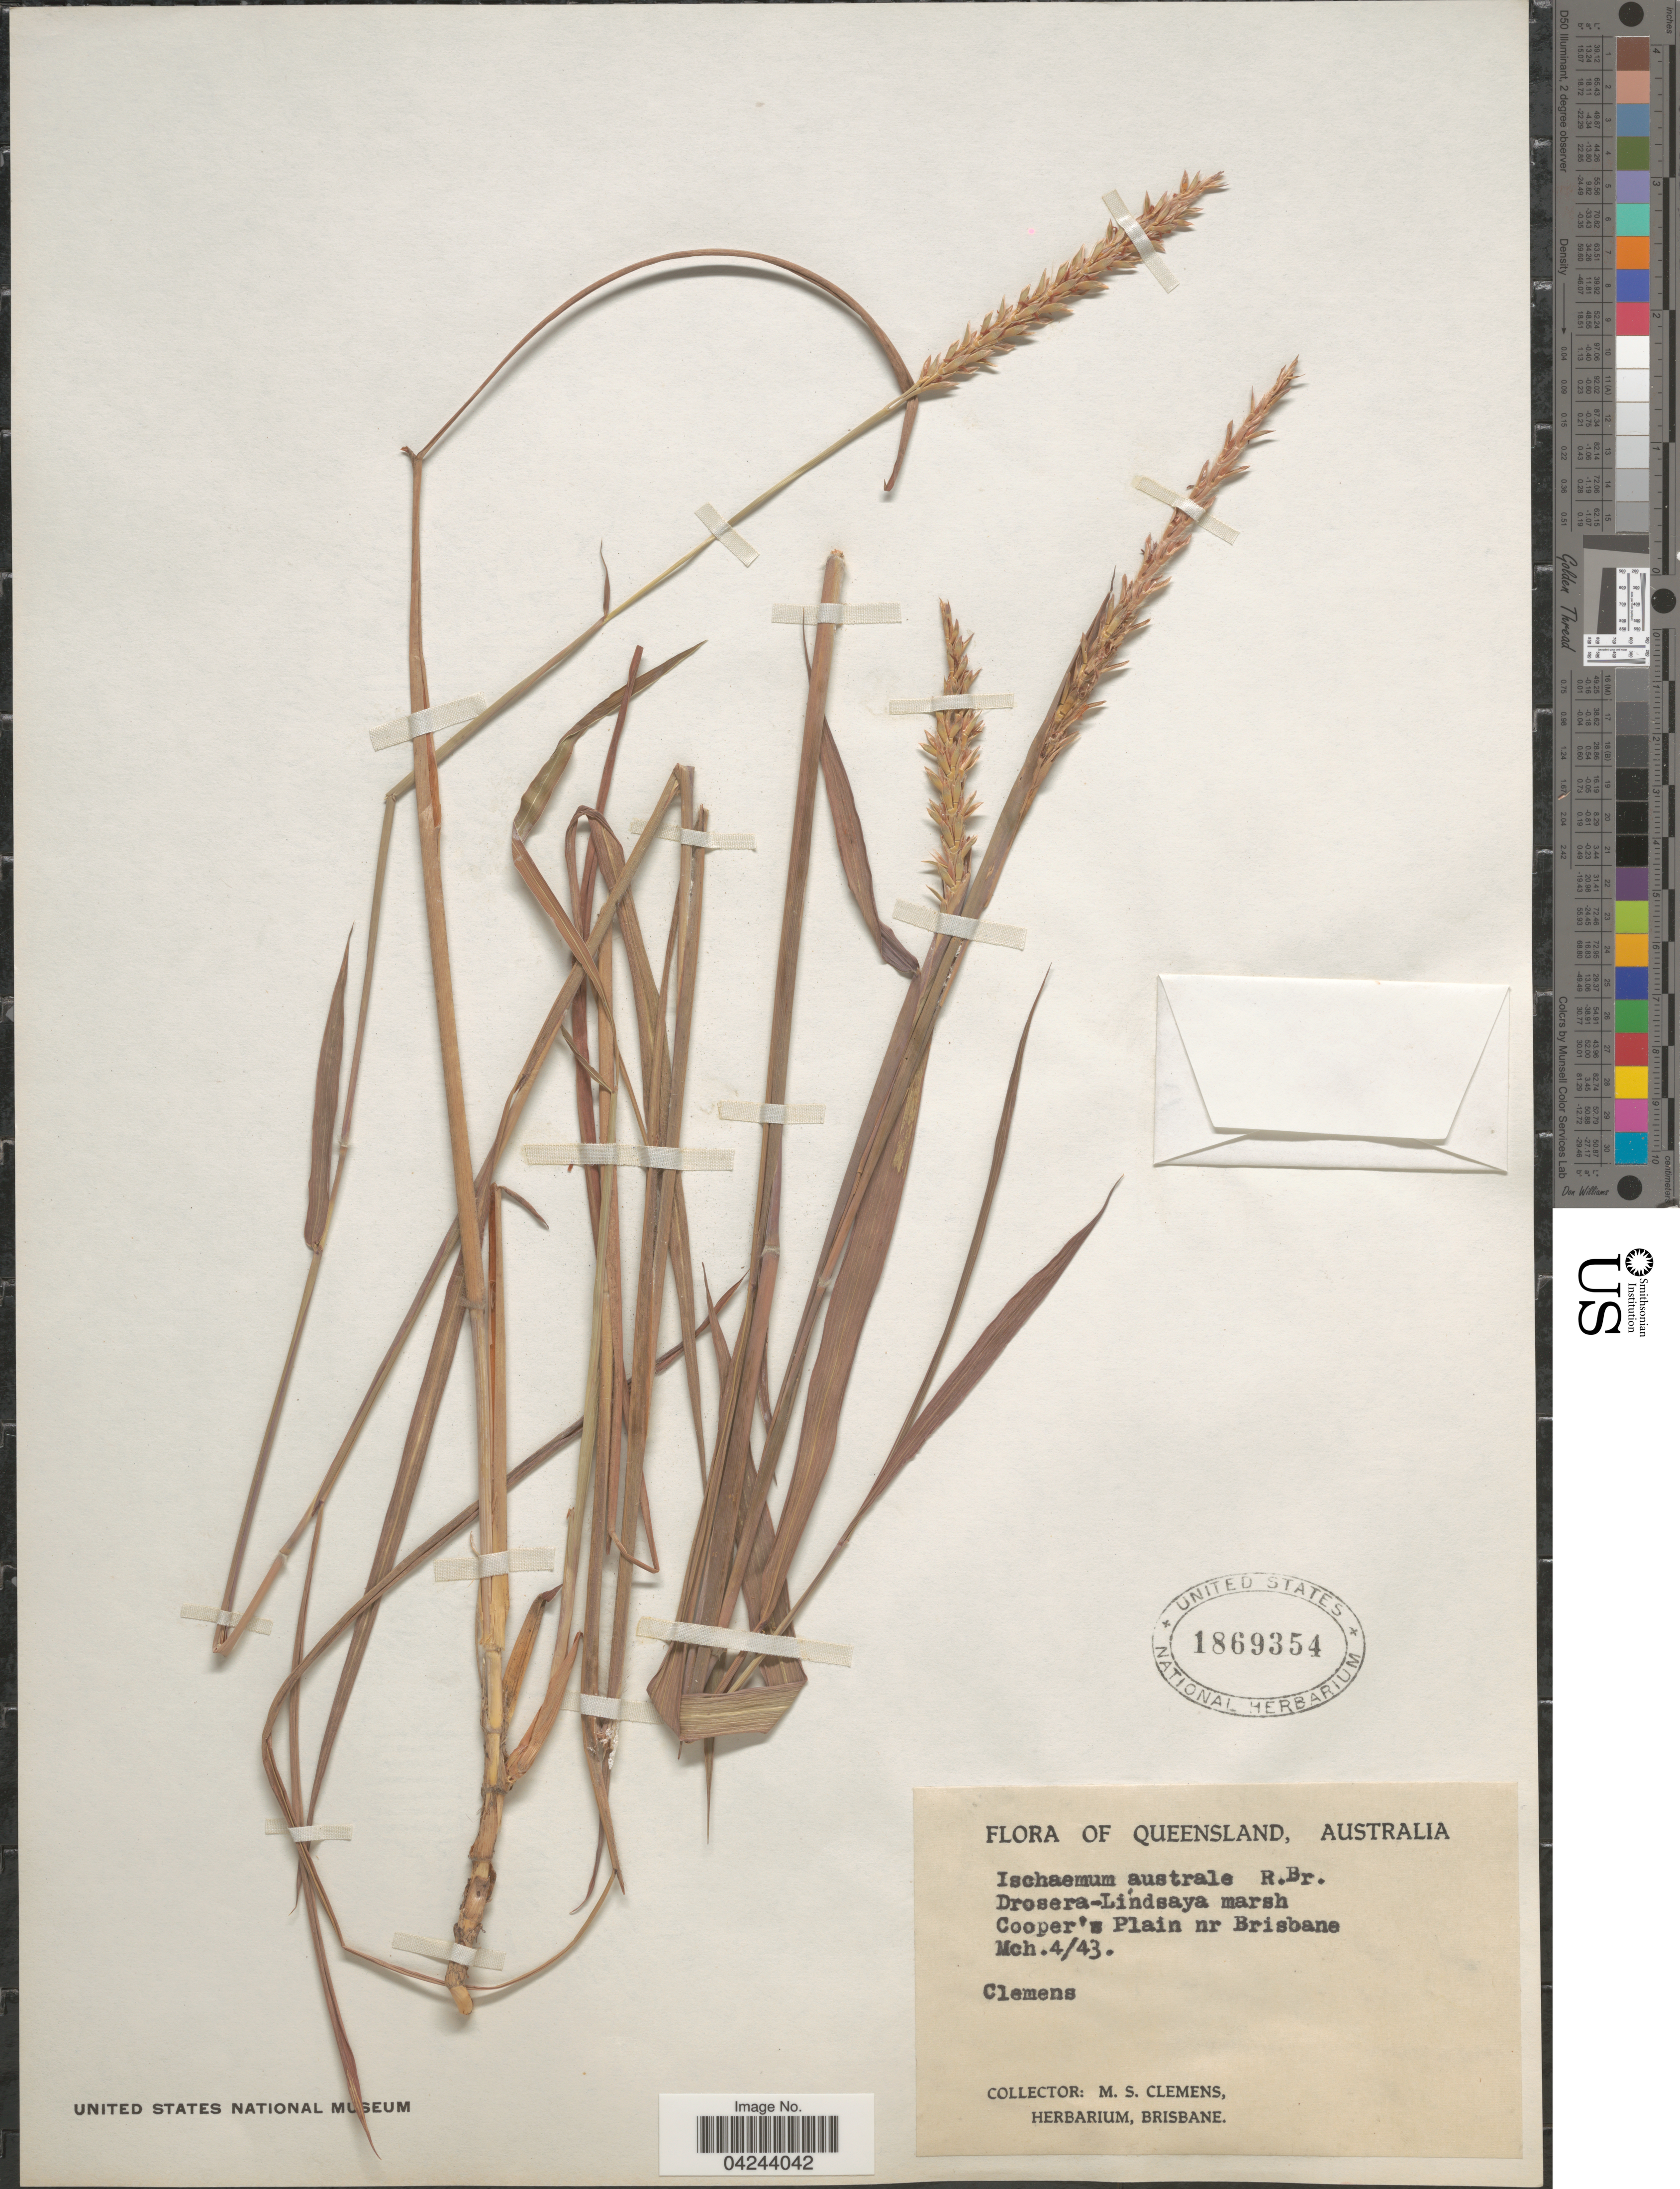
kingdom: Plantae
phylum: Tracheophyta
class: Liliopsida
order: Poales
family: Poaceae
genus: Ischaemum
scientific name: Ischaemum australe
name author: R. Br.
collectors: M. S. Clemens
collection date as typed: Transcribed d/m/y: 4/3/43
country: Australia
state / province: Queensland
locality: Cooper's Plain nr Brisbane.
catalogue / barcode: US 1869354